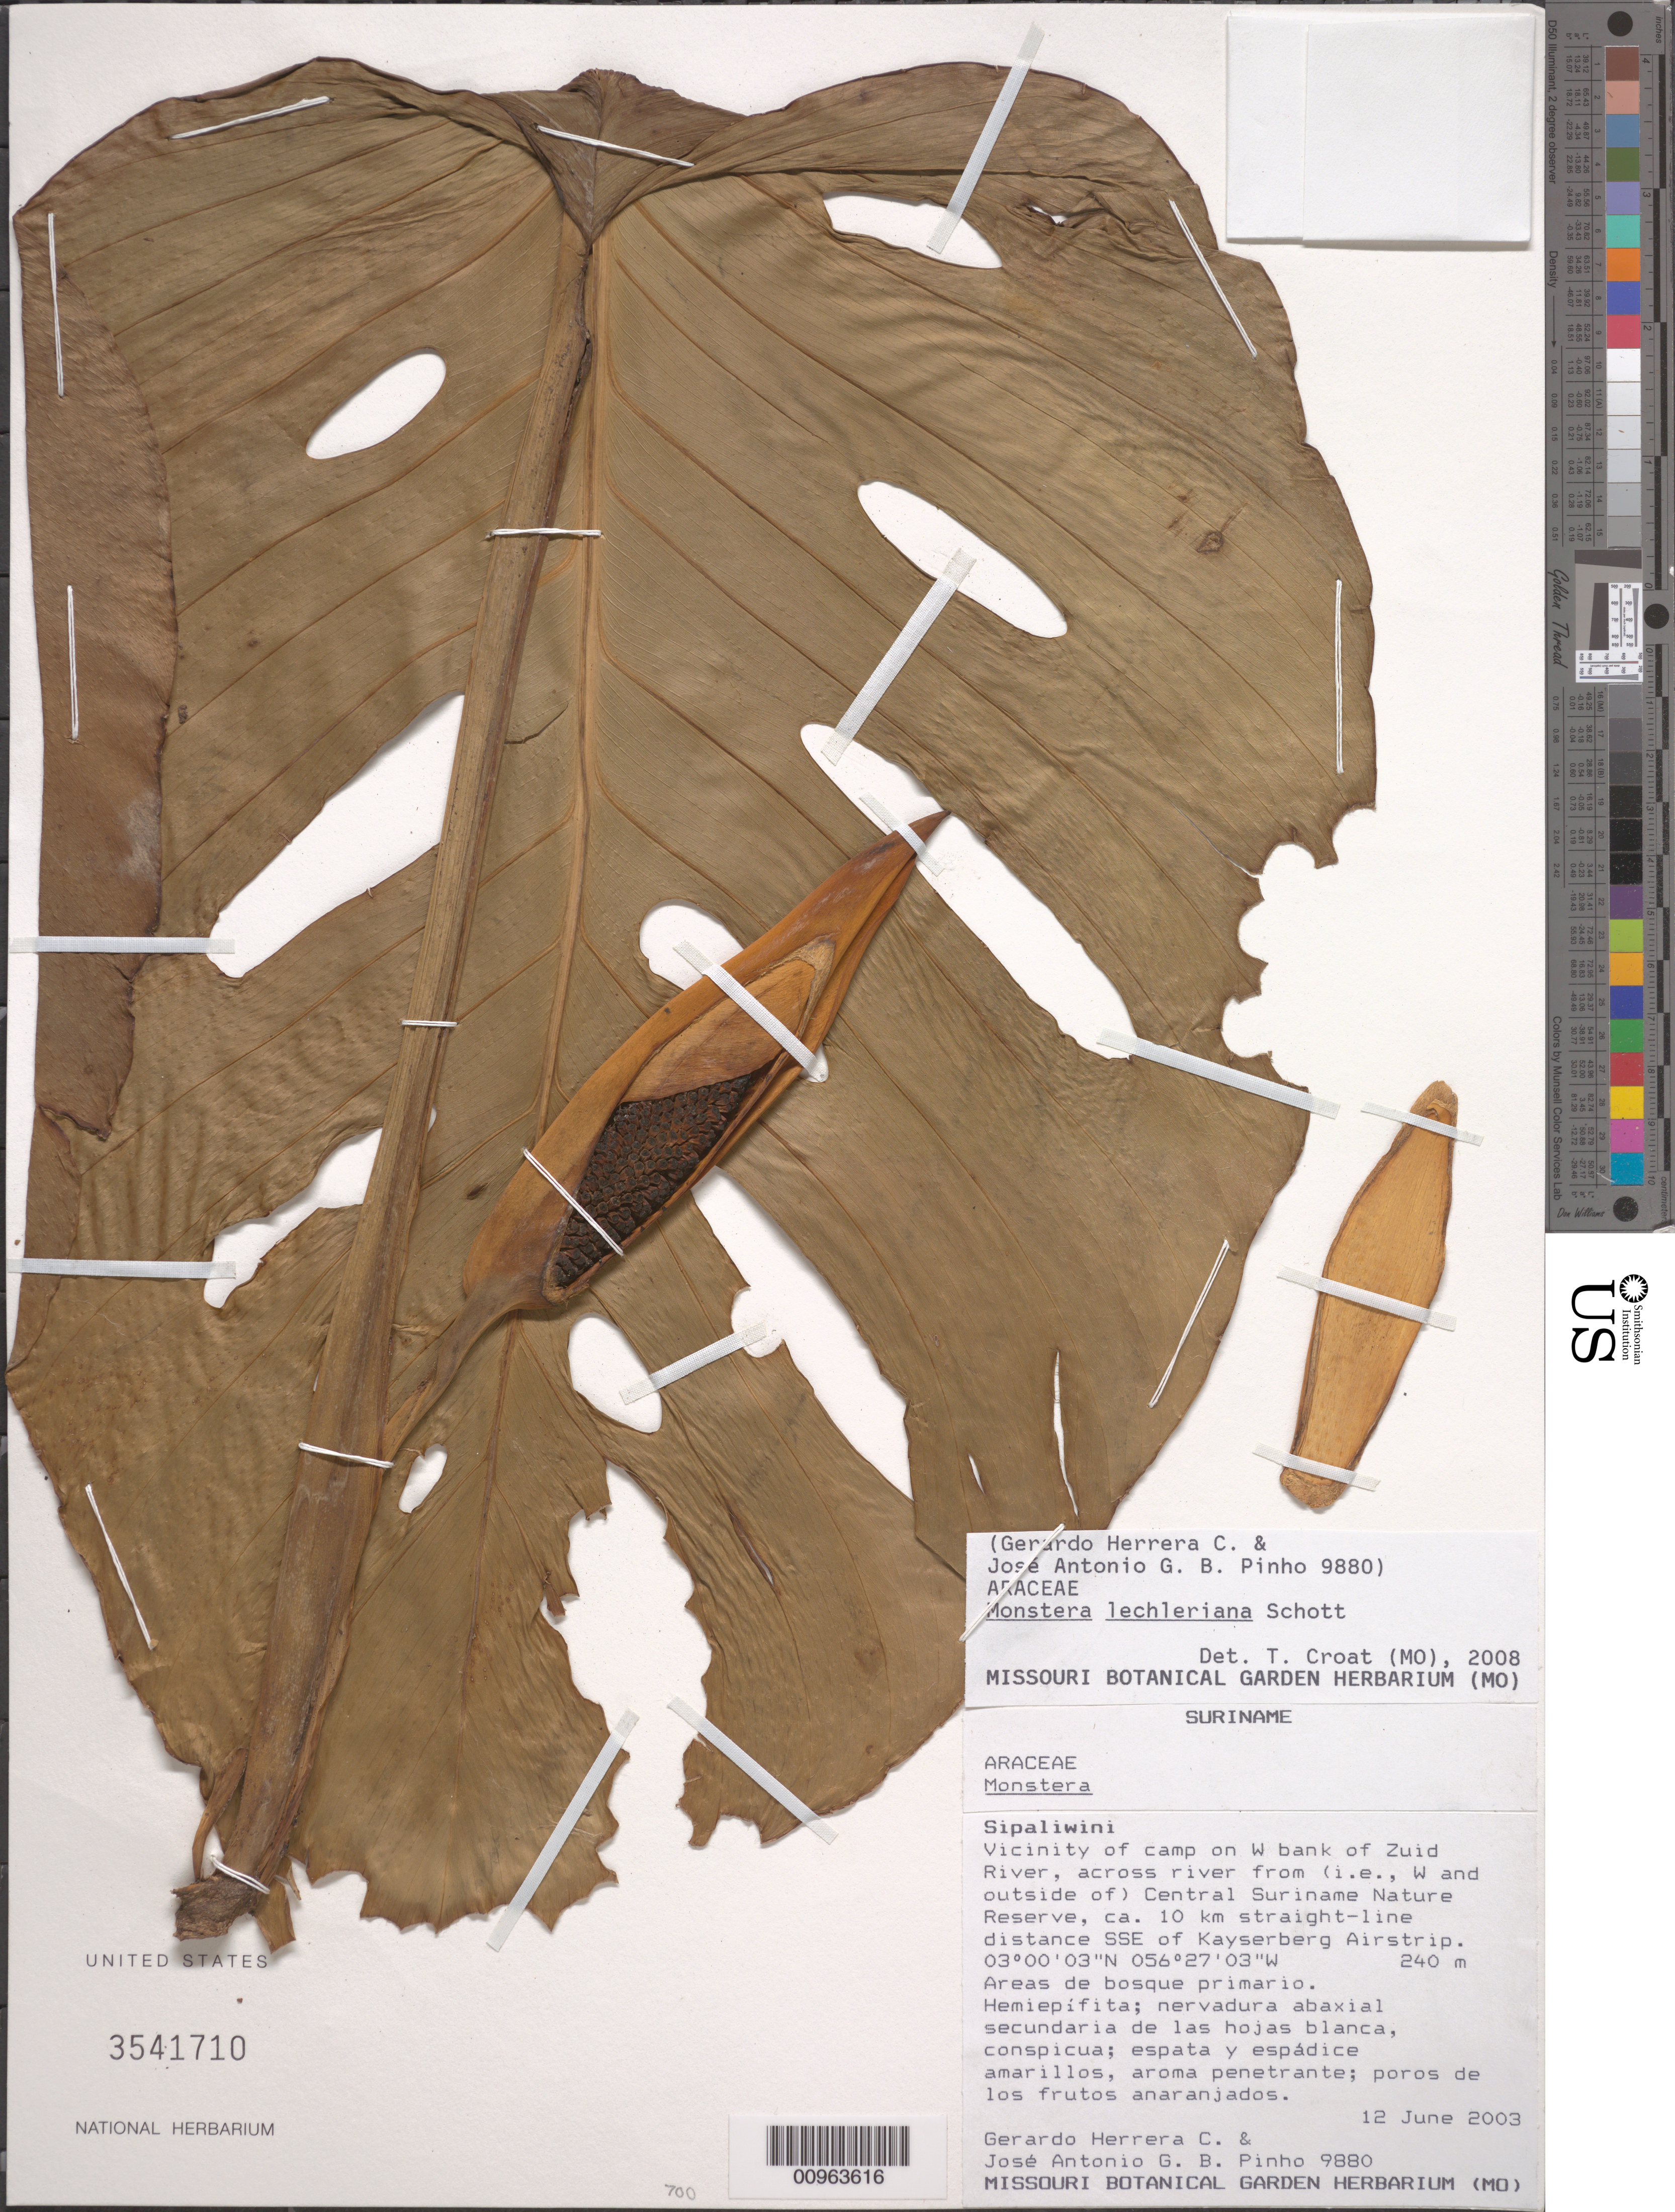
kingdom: Plantae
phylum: Tracheophyta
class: Liliopsida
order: Alismatales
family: Araceae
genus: Monstera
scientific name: Monstera lechleriana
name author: Schott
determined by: Croat, Thomas B., Missouri Botanical Garden (MO)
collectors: G. Herrera Ch. & J. Pinho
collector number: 9880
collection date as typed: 12-Jun-03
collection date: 2003-06-12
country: Suriname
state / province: Sipaliwini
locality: Zuid River, vic of camp on W bank, across river from (ie west and outside of) Central Suriname Nature Reserve, ca 10km km straight-line distanceSSE of Kayserberg Airstrip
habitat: Areas de bosque primario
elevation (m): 240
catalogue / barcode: US 3541710